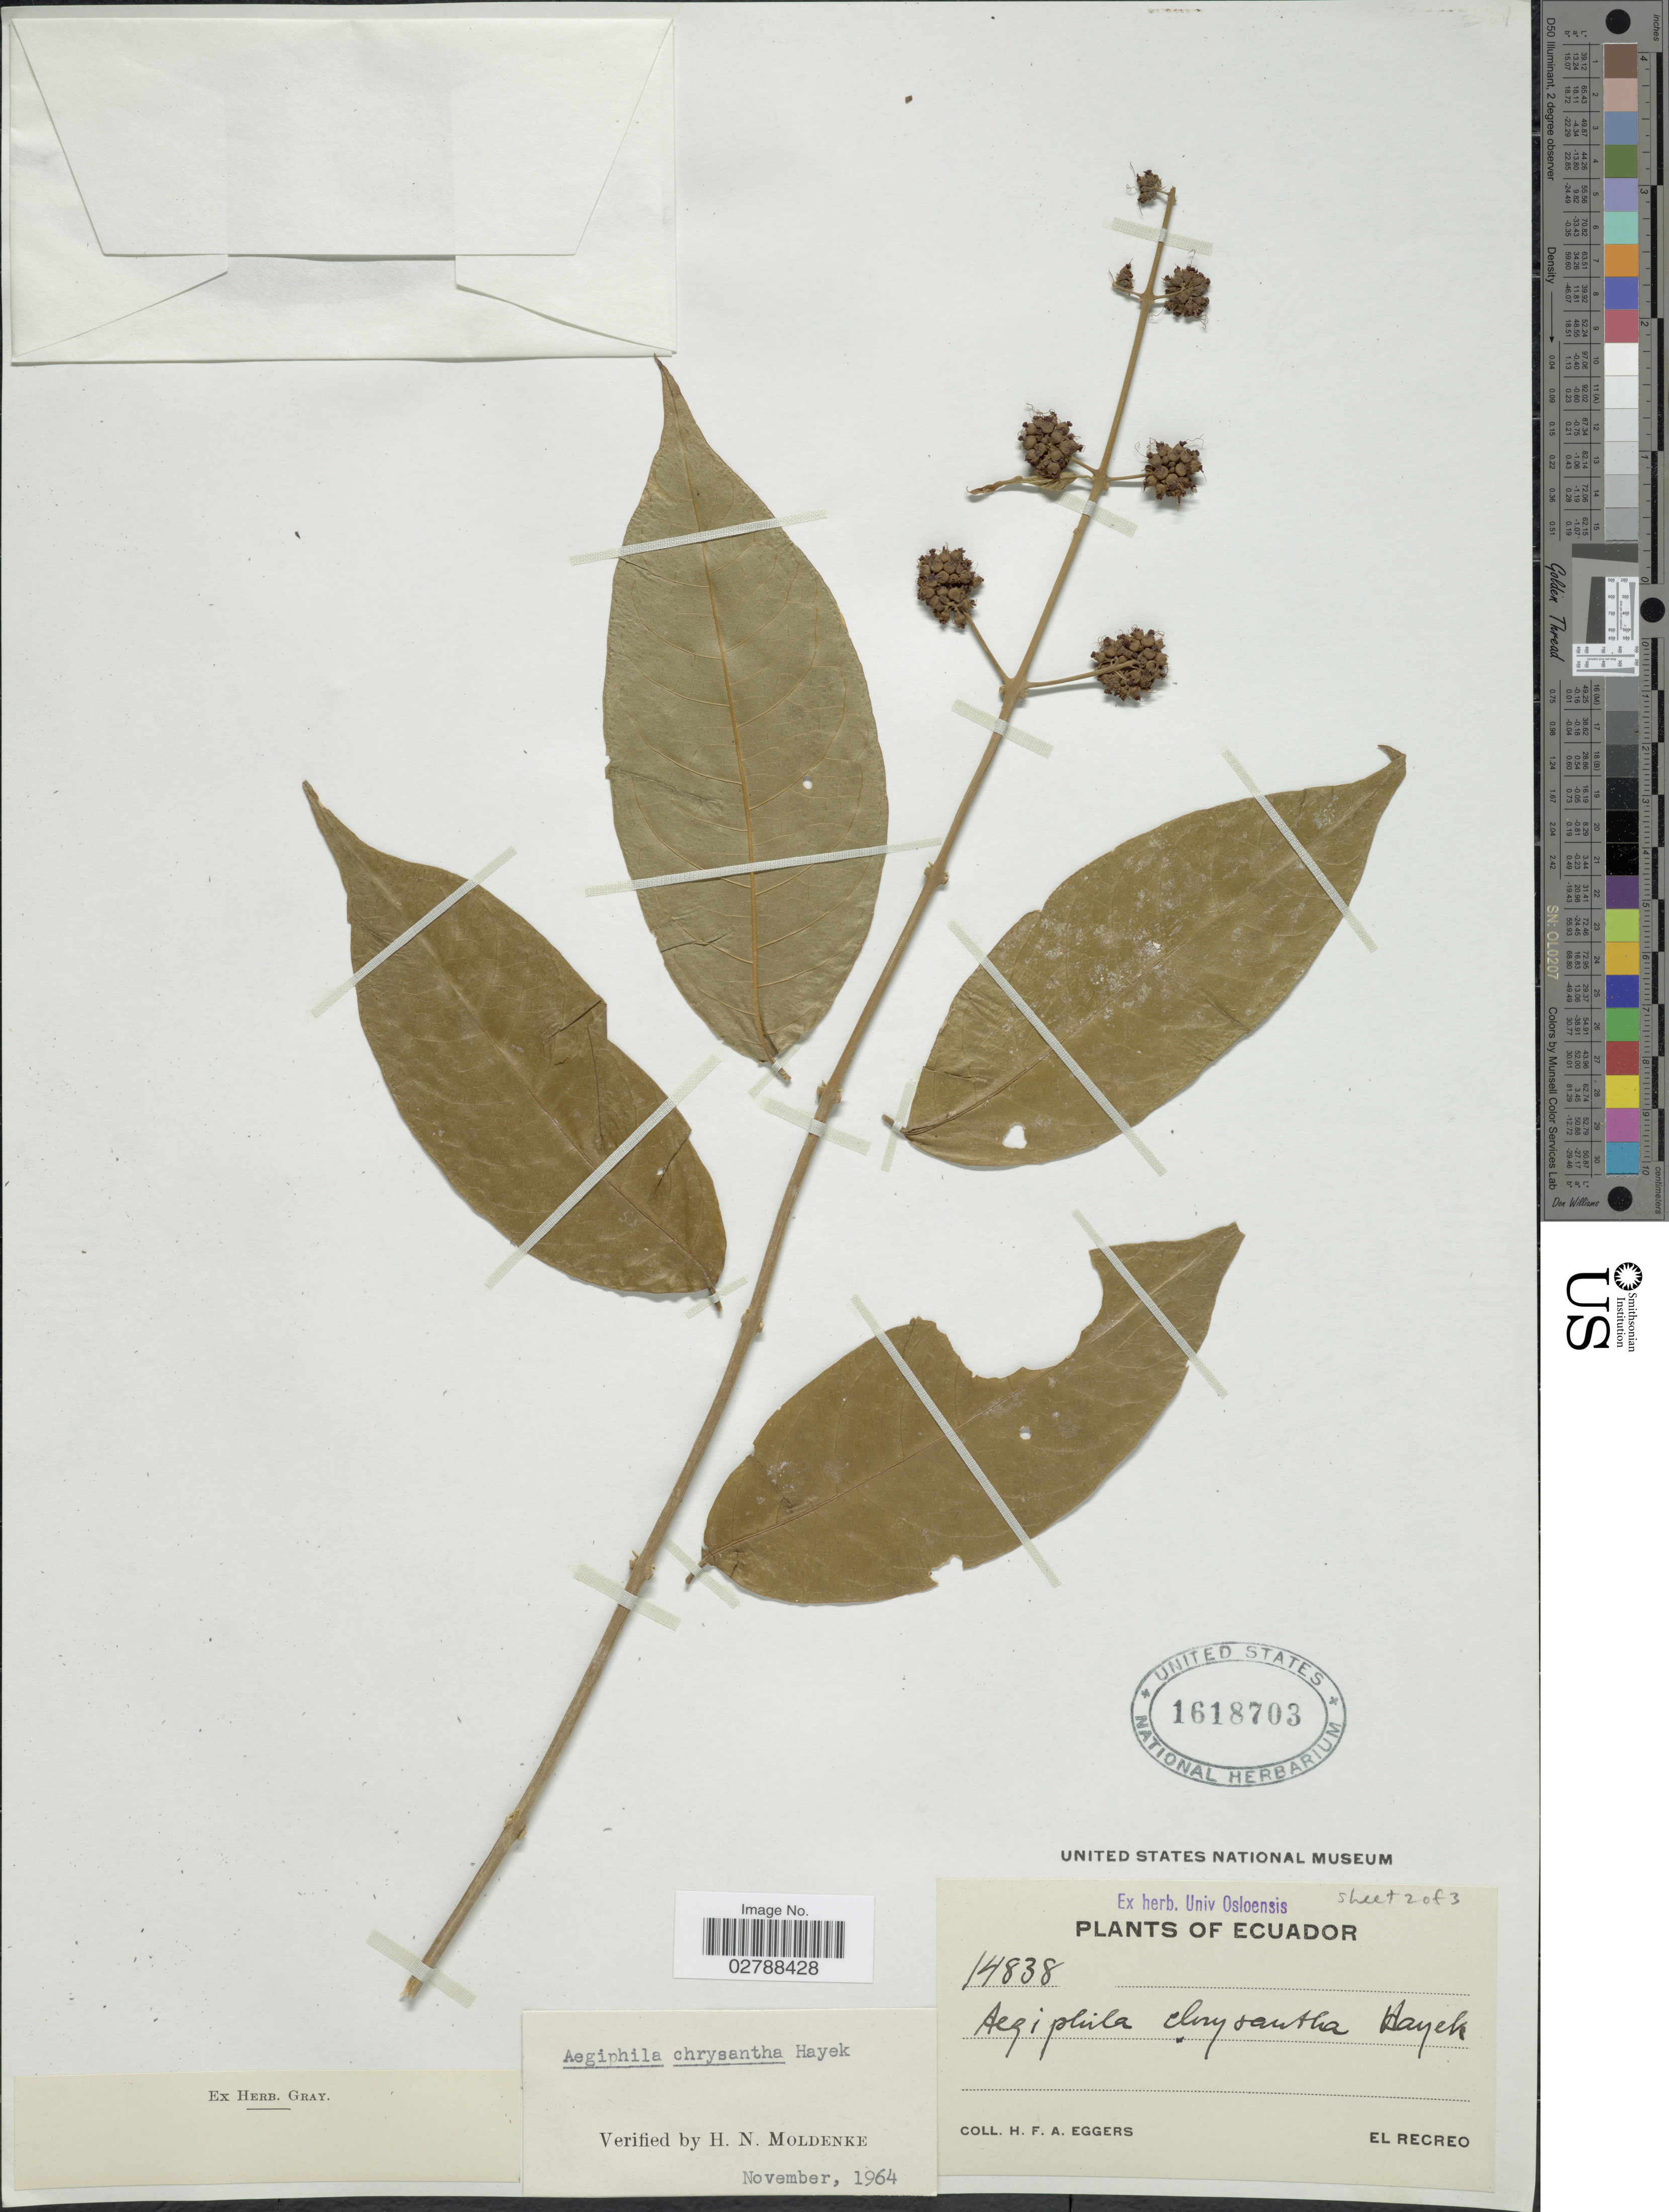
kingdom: Plantae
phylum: Tracheophyta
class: Magnoliopsida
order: Lamiales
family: Lamiaceae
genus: Aegiphila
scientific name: Aegiphila chrysantha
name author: Hayek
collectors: -. Eggers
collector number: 14838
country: Ecuador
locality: El Recreo.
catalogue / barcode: US 1618703